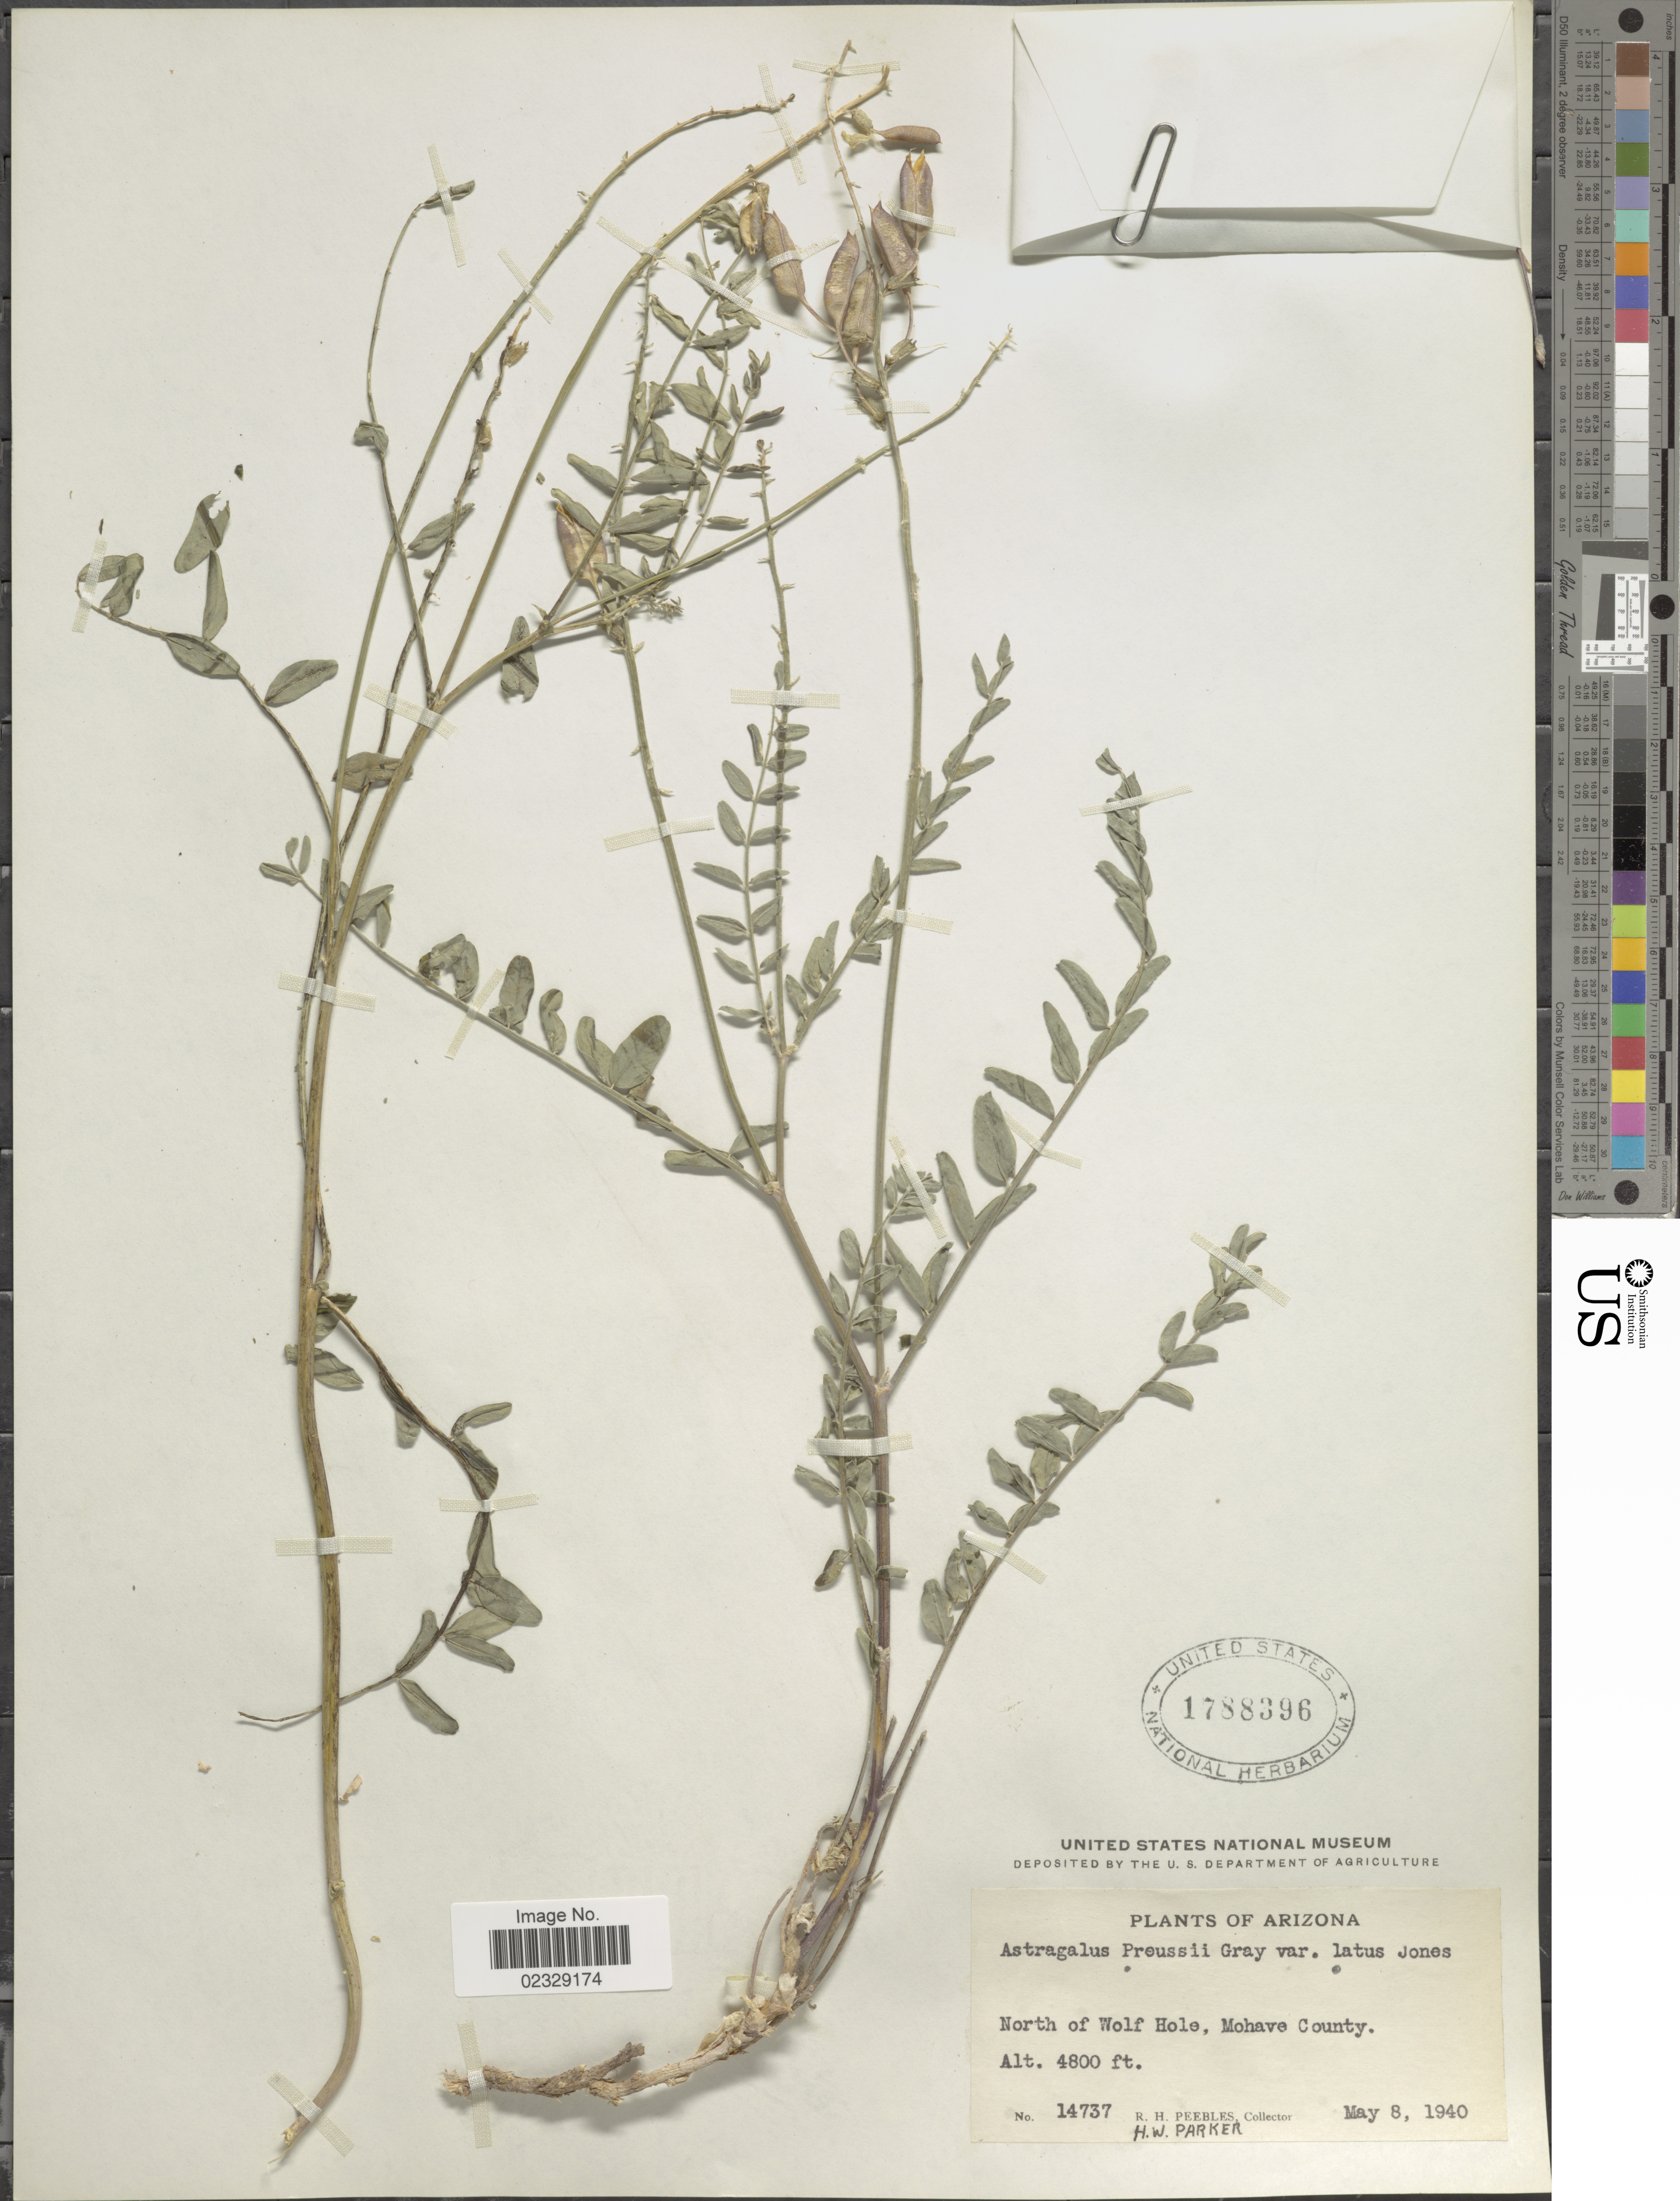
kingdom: Plantae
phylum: Tracheophyta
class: Magnoliopsida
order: Fabales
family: Fabaceae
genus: Astragalus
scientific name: Astragalus arctus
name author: (E. Sheld.) Tidestr.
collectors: R. H. Peebles & H. W. Parker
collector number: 14737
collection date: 1940-05-08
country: United States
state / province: Arizona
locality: North of Wolf Hole, Mohave County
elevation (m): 1463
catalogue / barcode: US 1788396